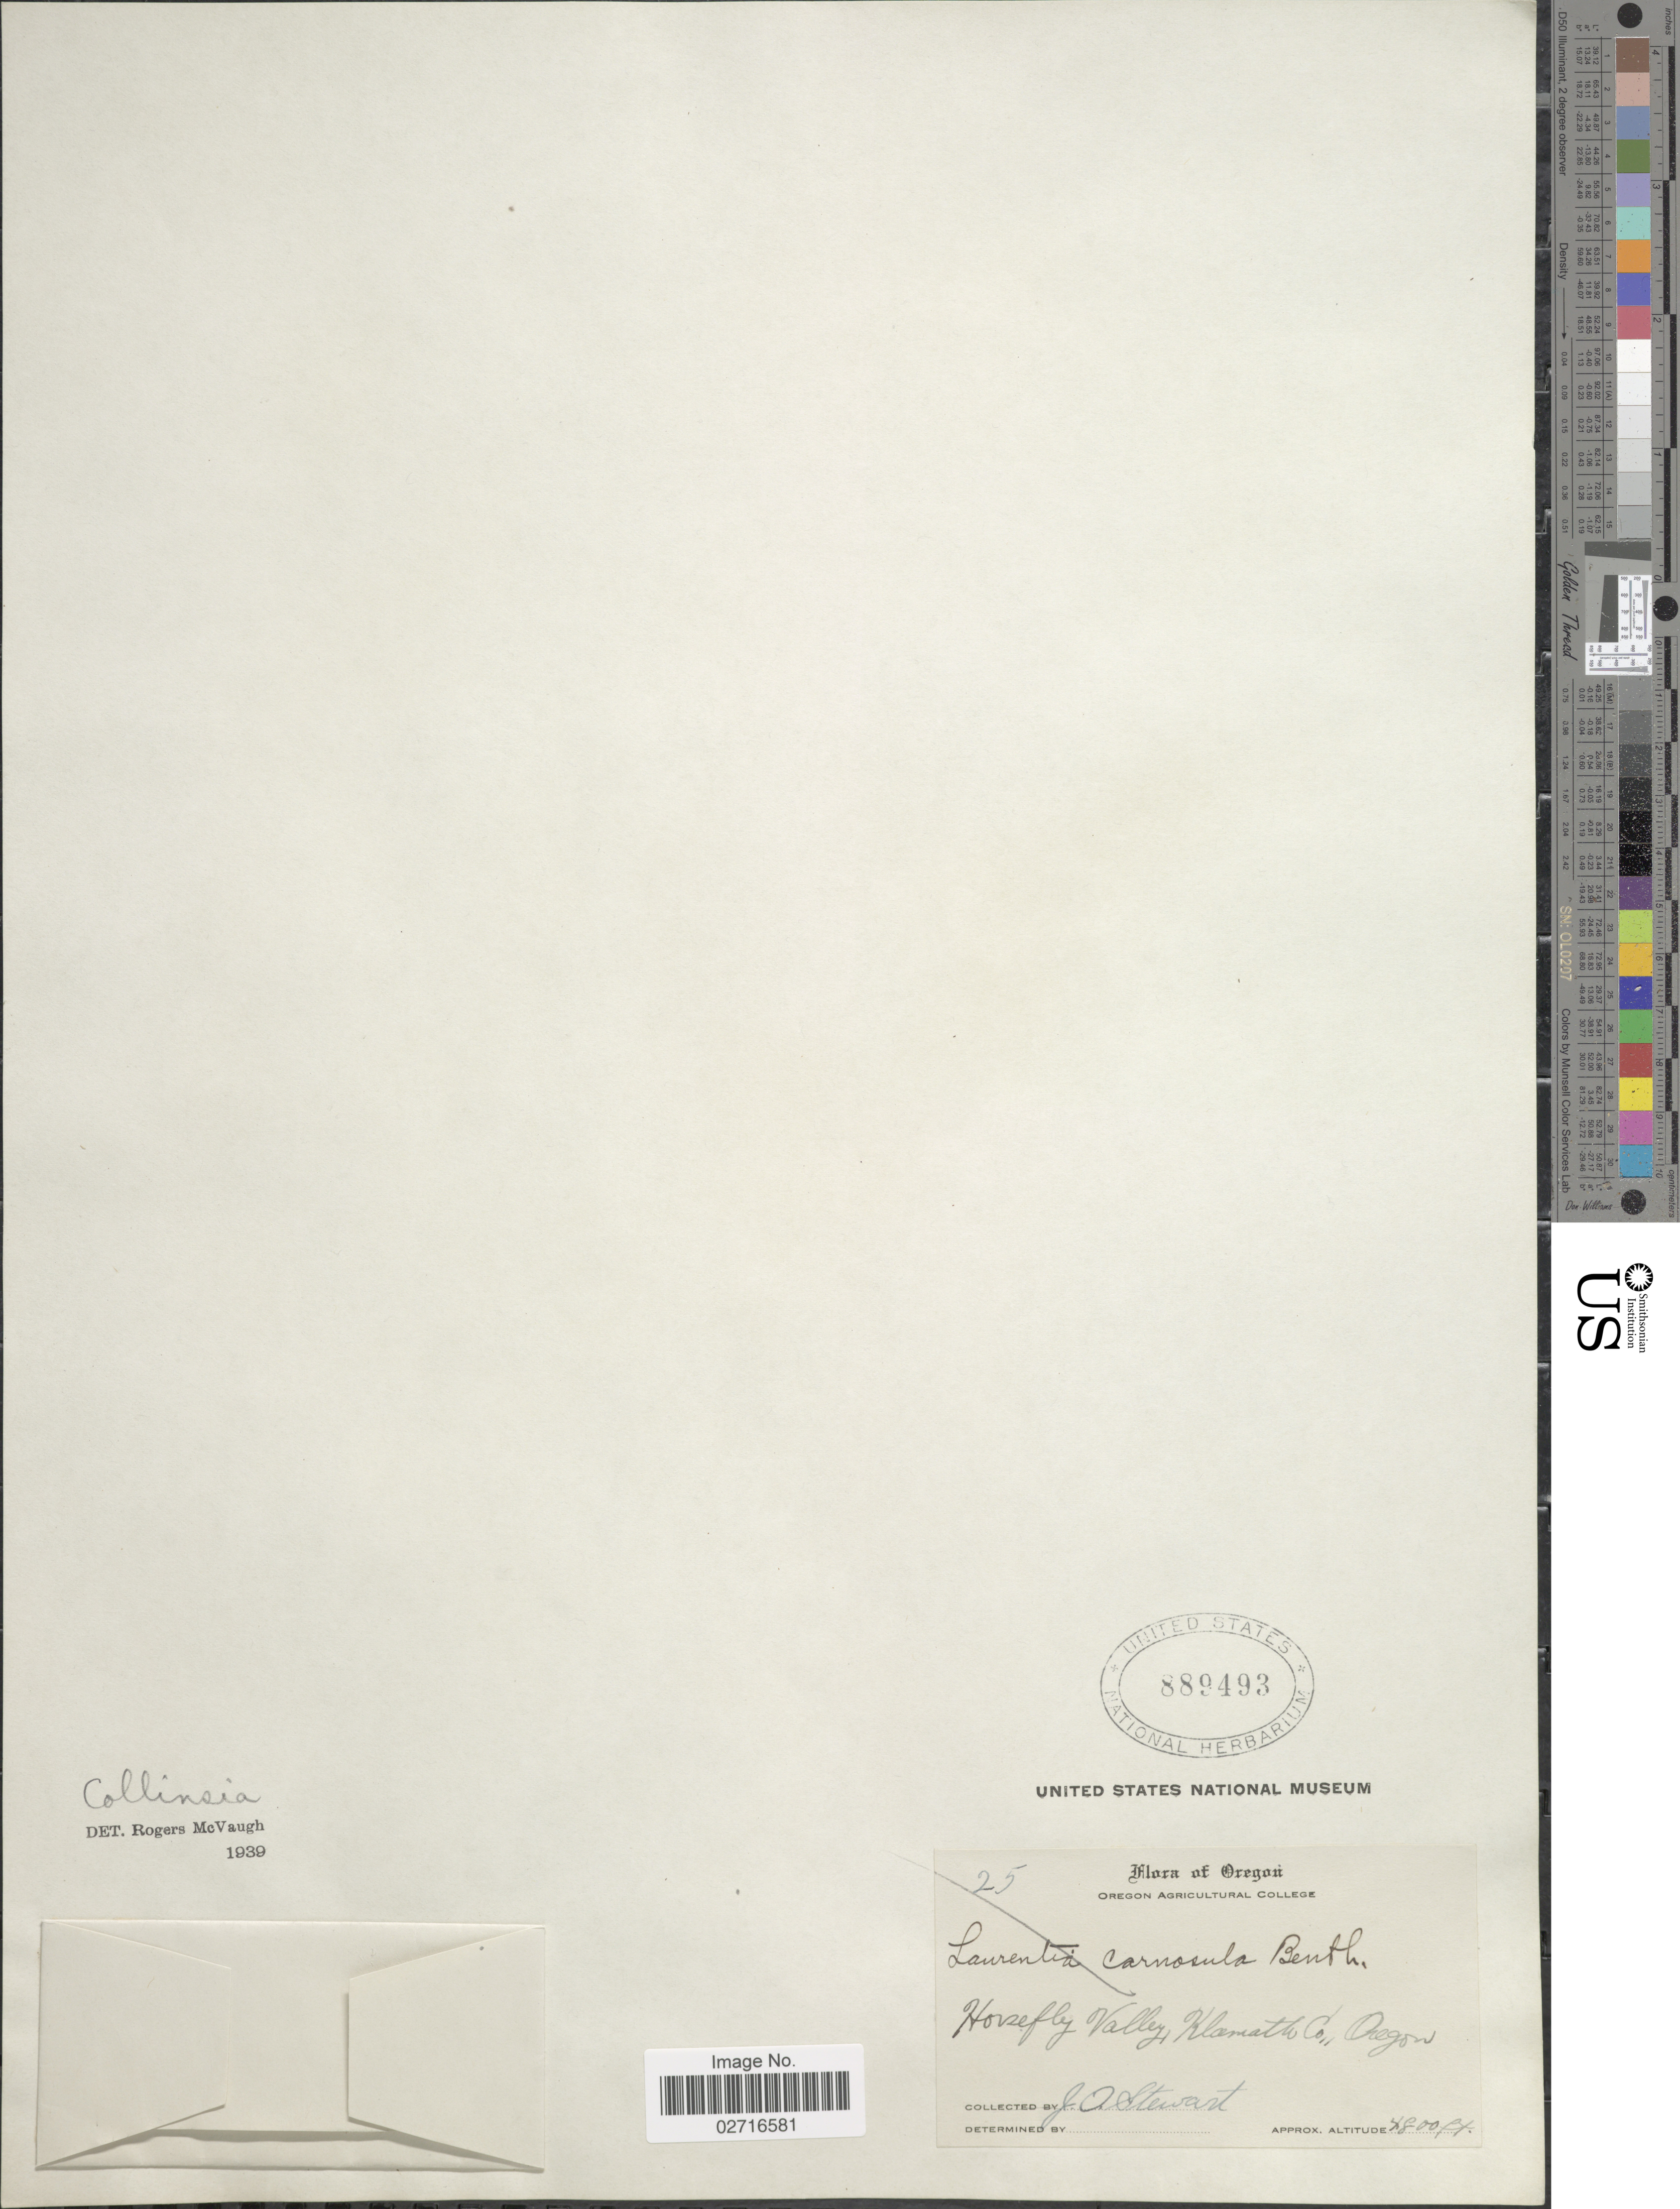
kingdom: Plantae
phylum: Tracheophyta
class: Magnoliopsida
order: Asterales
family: Campanulaceae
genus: Laurentia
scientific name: Laurentia carnosula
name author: (Hook. & Arn.) Benth. ex A. Gray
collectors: J. A. Stewart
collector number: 25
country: United States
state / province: Oregon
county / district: Klamath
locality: Horsefly Valley, Klamath Co.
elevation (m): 1463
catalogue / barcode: US 889493